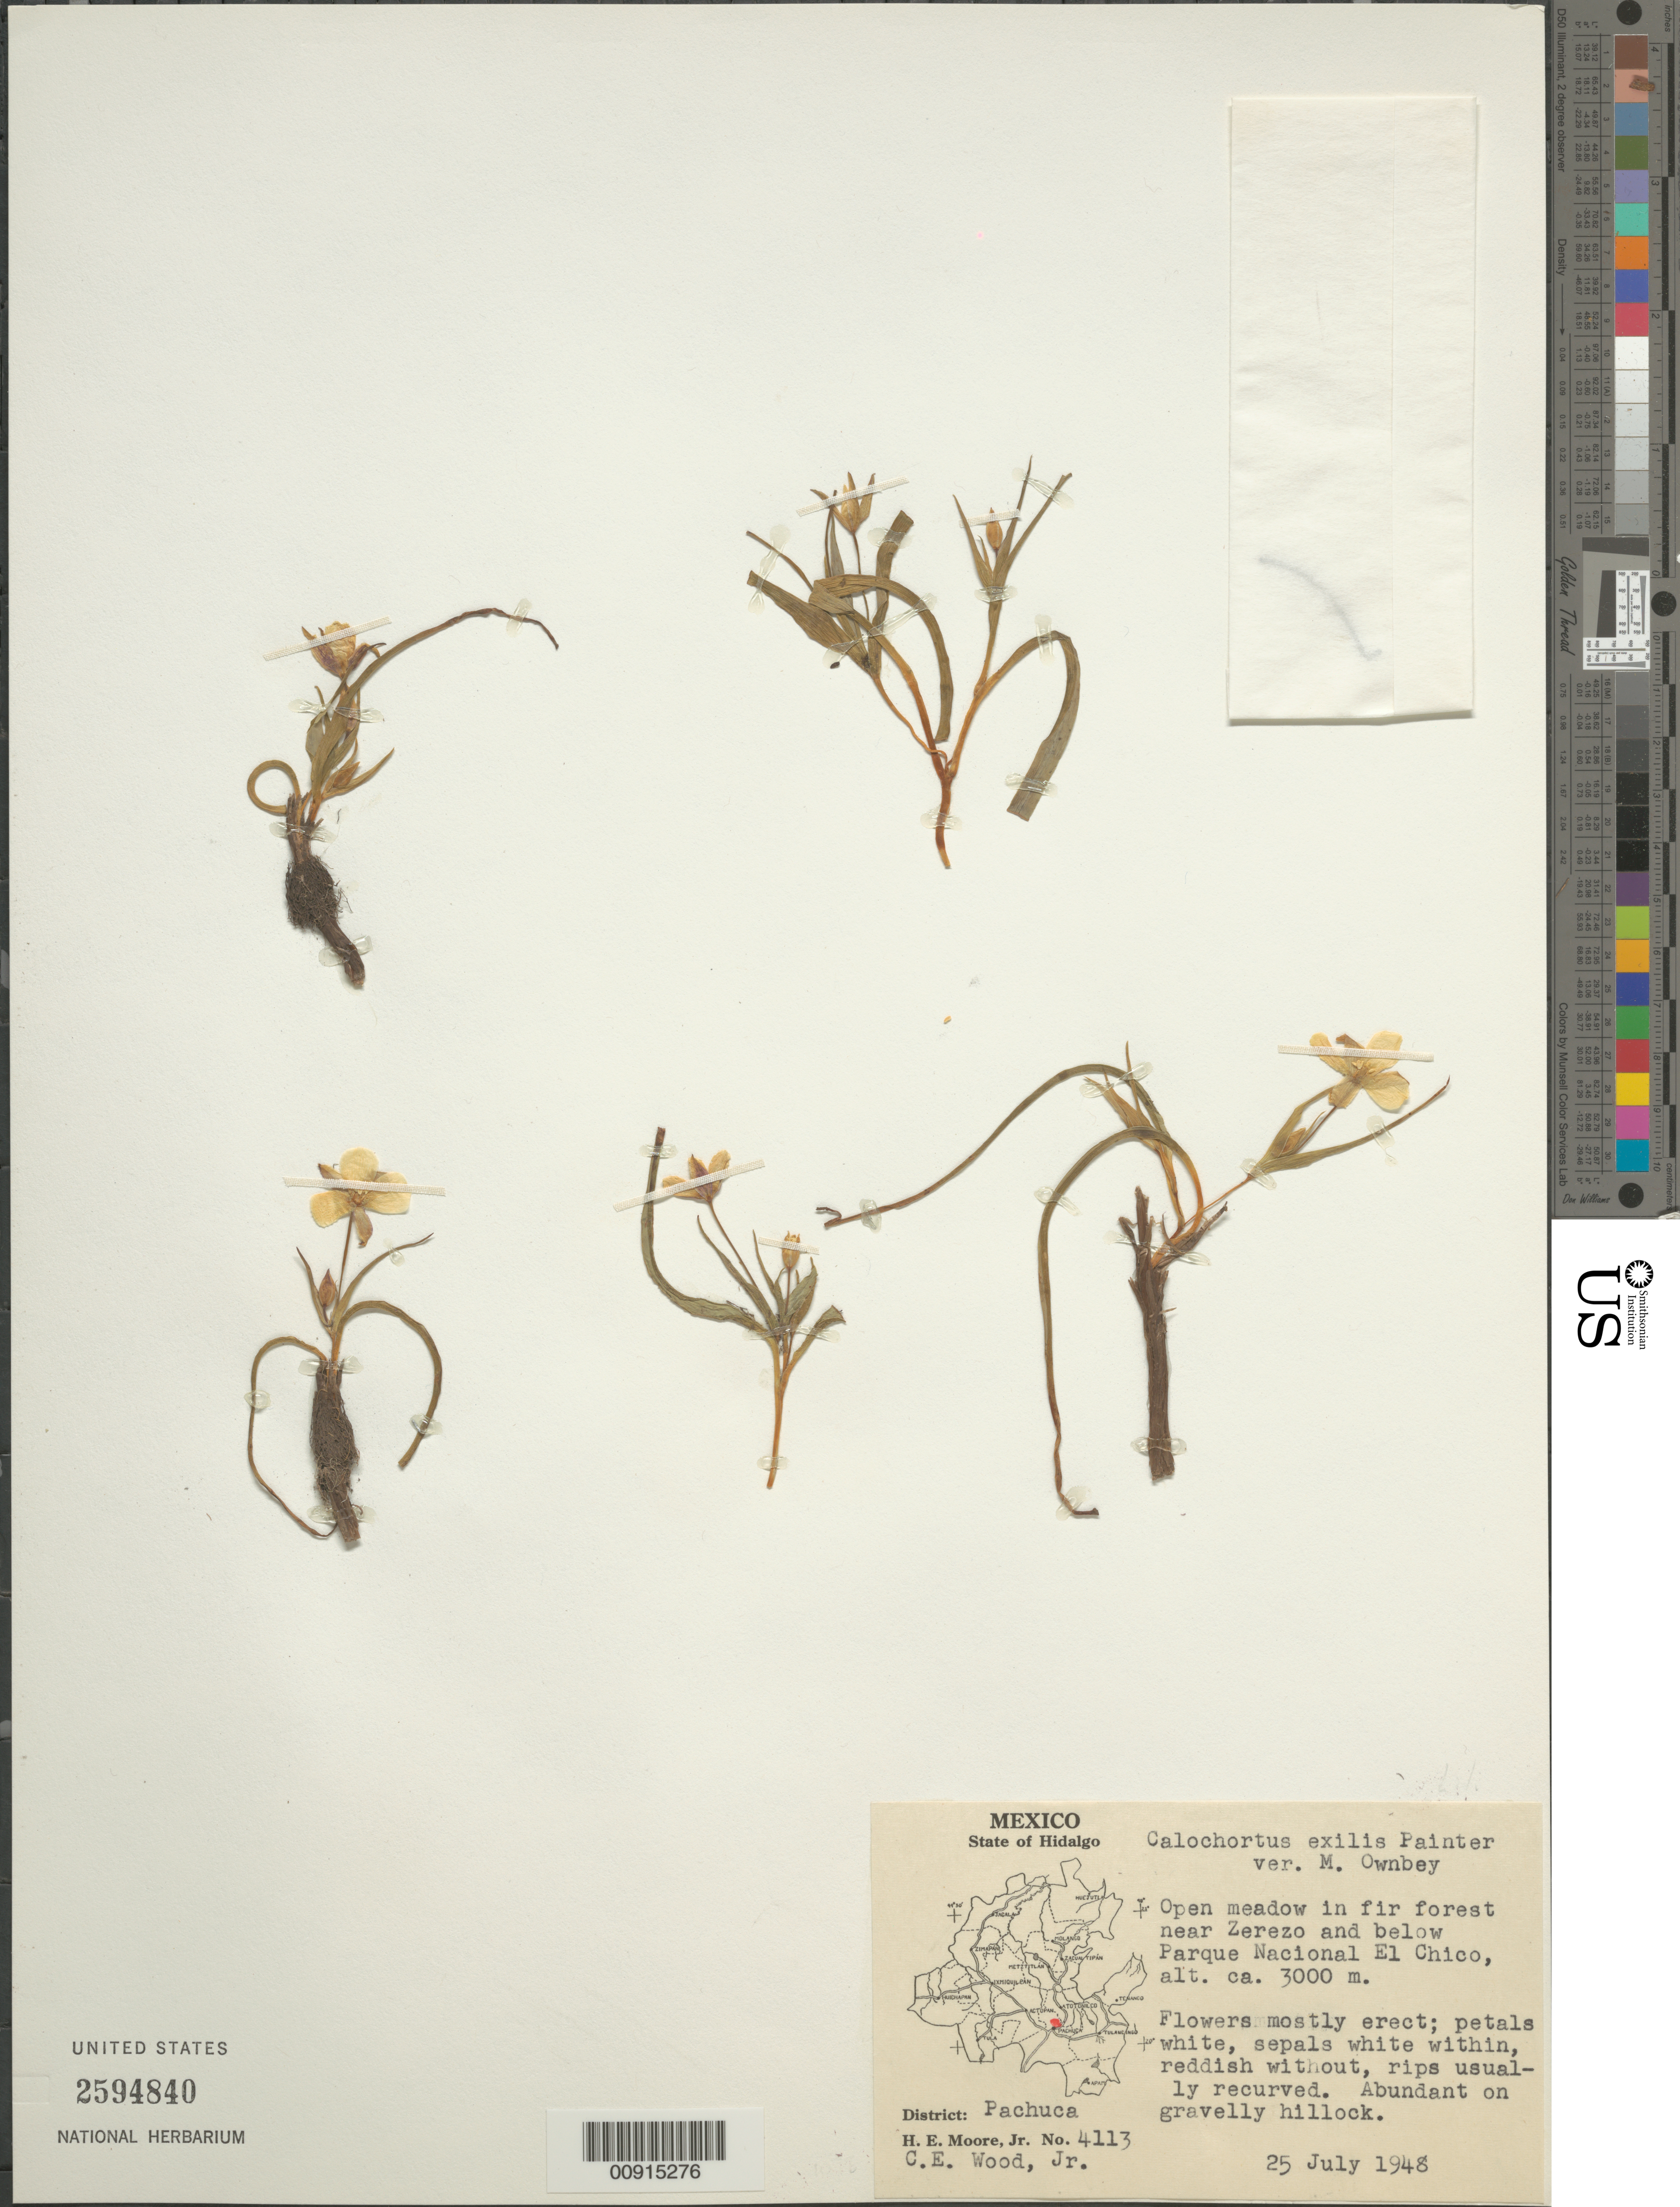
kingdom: Plantae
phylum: Tracheophyta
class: Liliopsida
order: Liliales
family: Liliaceae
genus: Calochortus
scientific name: Calochortus exilis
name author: J.H. Painter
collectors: H. E. Moore & C. Wood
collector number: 4113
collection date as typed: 25 Jul 1948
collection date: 1948-07-25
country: Mexico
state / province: Hidalgo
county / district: Pachuca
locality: Near Zerezo [sic] and below Parque Nacional El Chico, State of Hidalgo, District Pachuca.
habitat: Open meadow in fir forest. Abundant on gravelly hillock.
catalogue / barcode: US 2594840